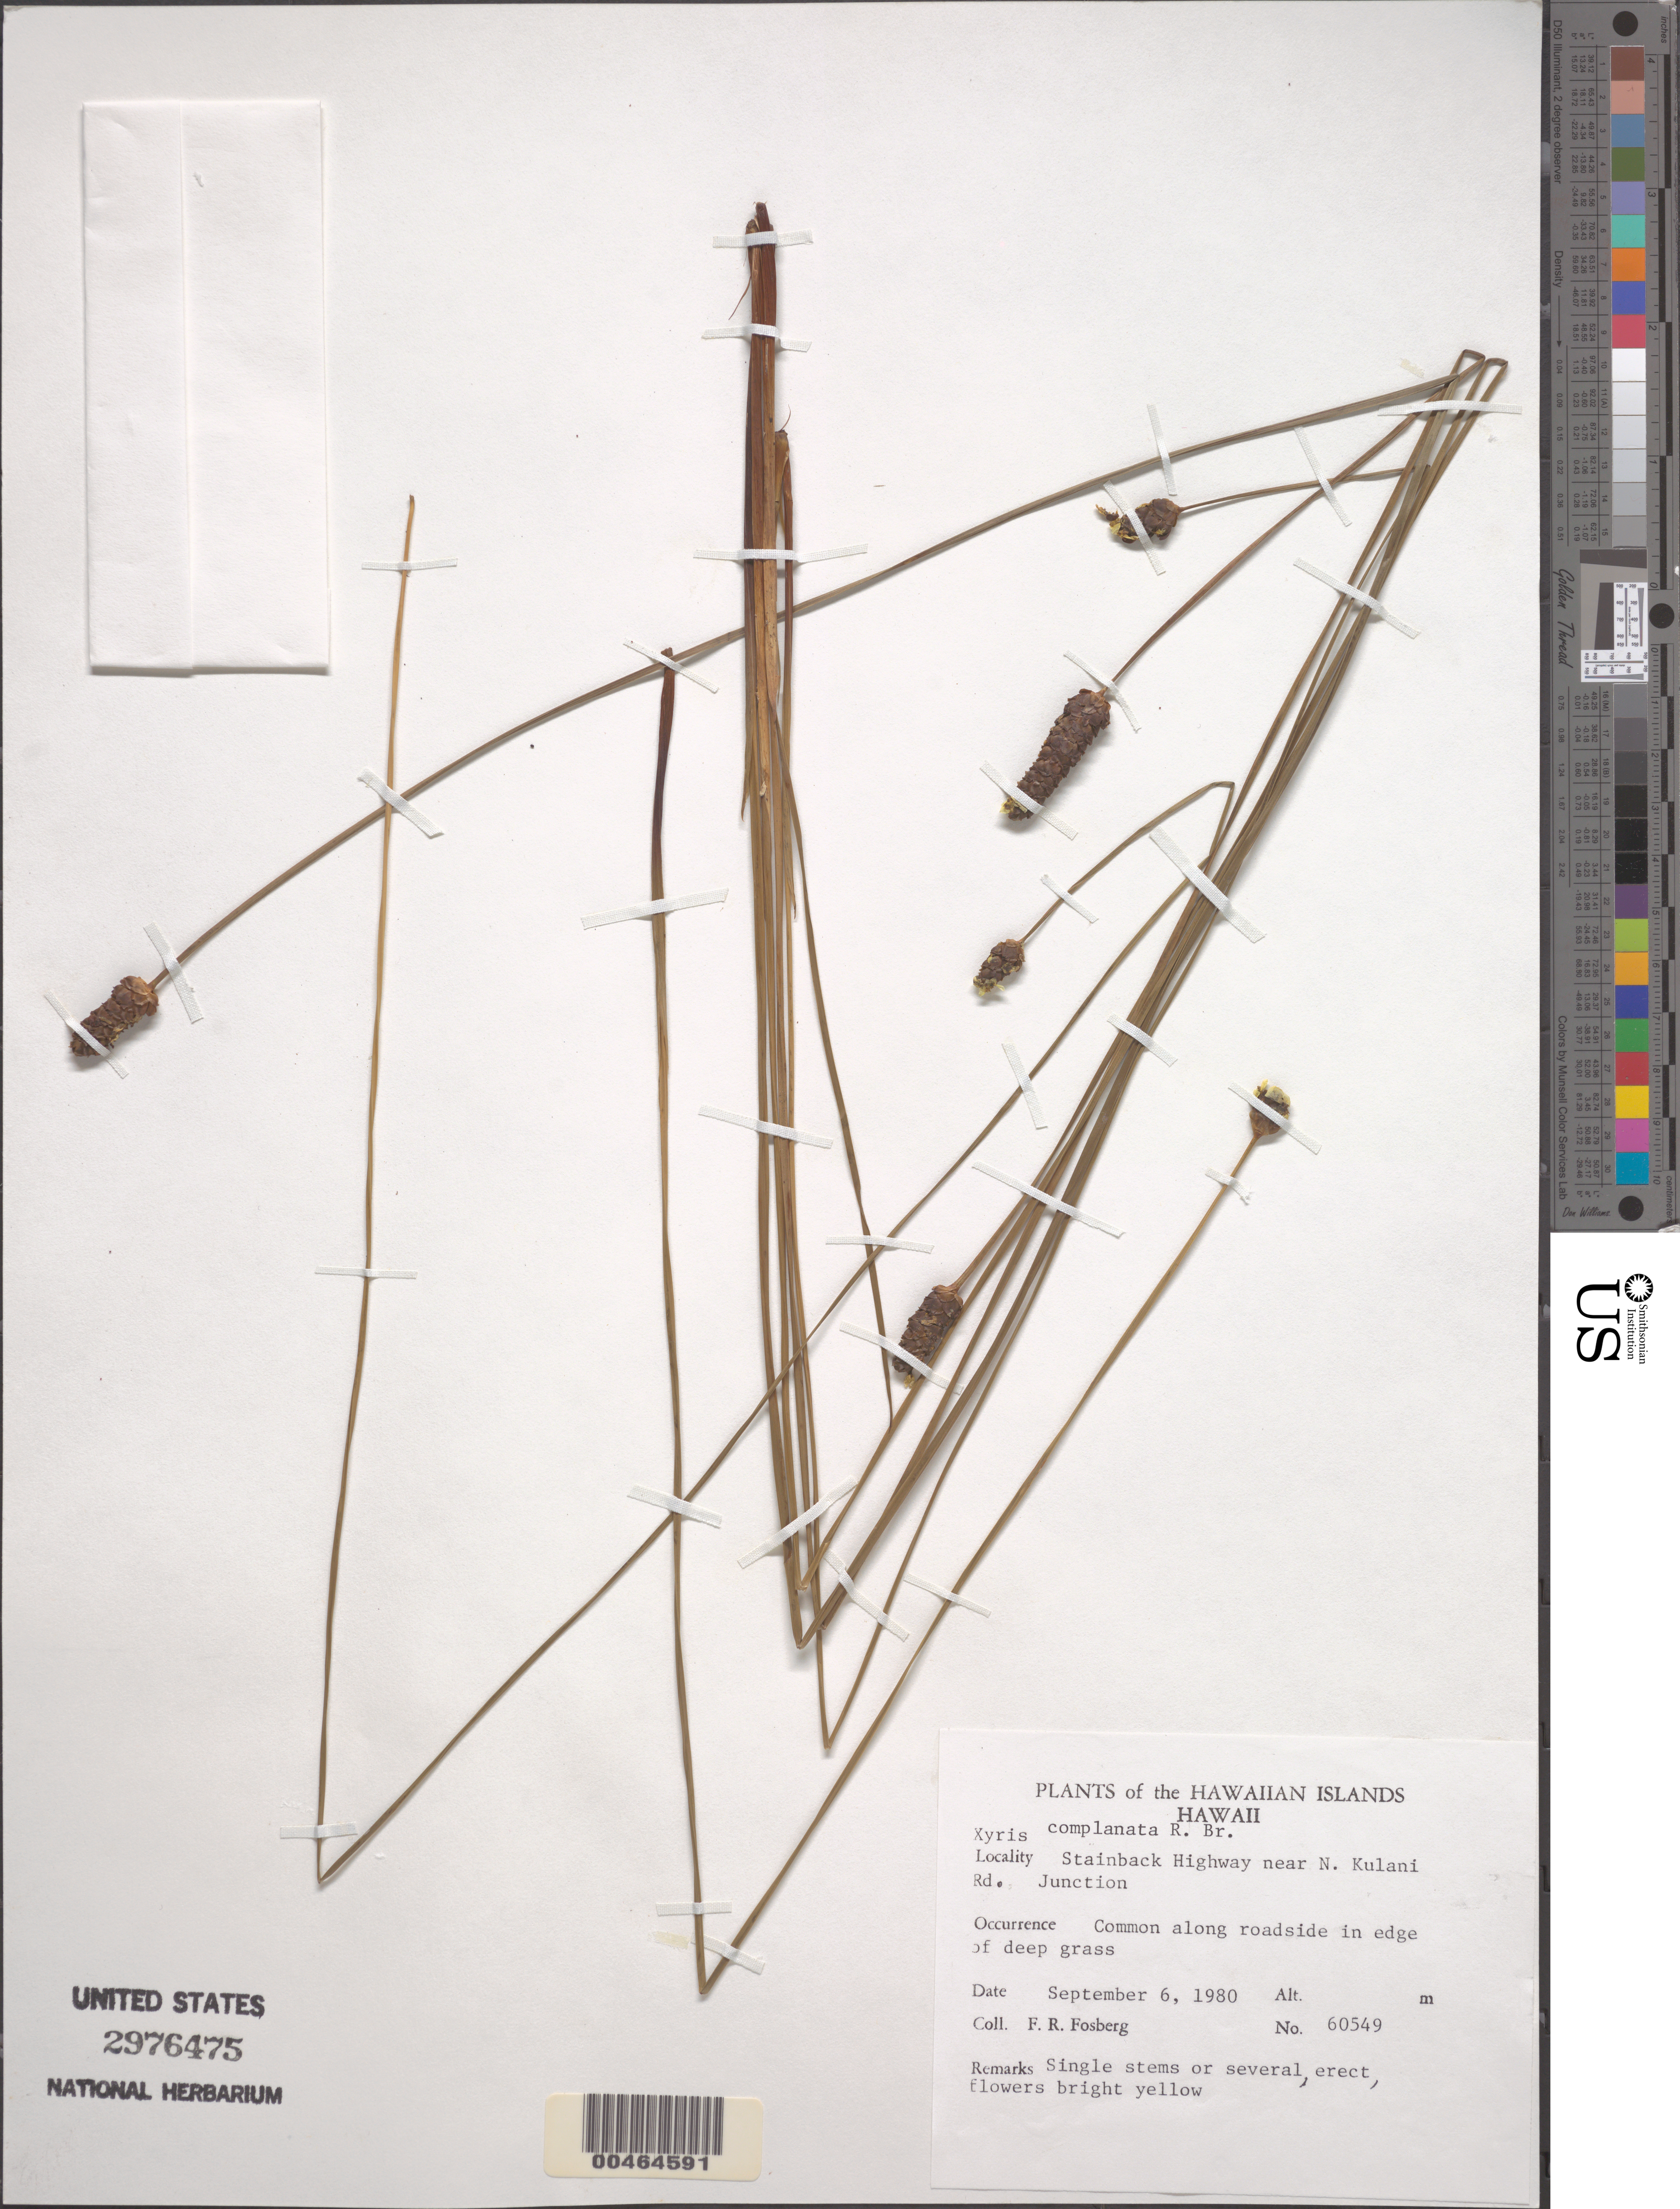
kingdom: Plantae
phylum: Tracheophyta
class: Liliopsida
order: Poales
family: Xyridaceae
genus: Xyris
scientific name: Xyris complanata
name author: R. Br.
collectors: F. R. Fosberg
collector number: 60549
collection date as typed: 6 Sep 1980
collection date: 1980-09-06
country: United States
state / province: Hawaii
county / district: Hawaii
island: Hawaii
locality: Stainback Highway near N Kulani Rd. Junction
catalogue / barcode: US 2976475